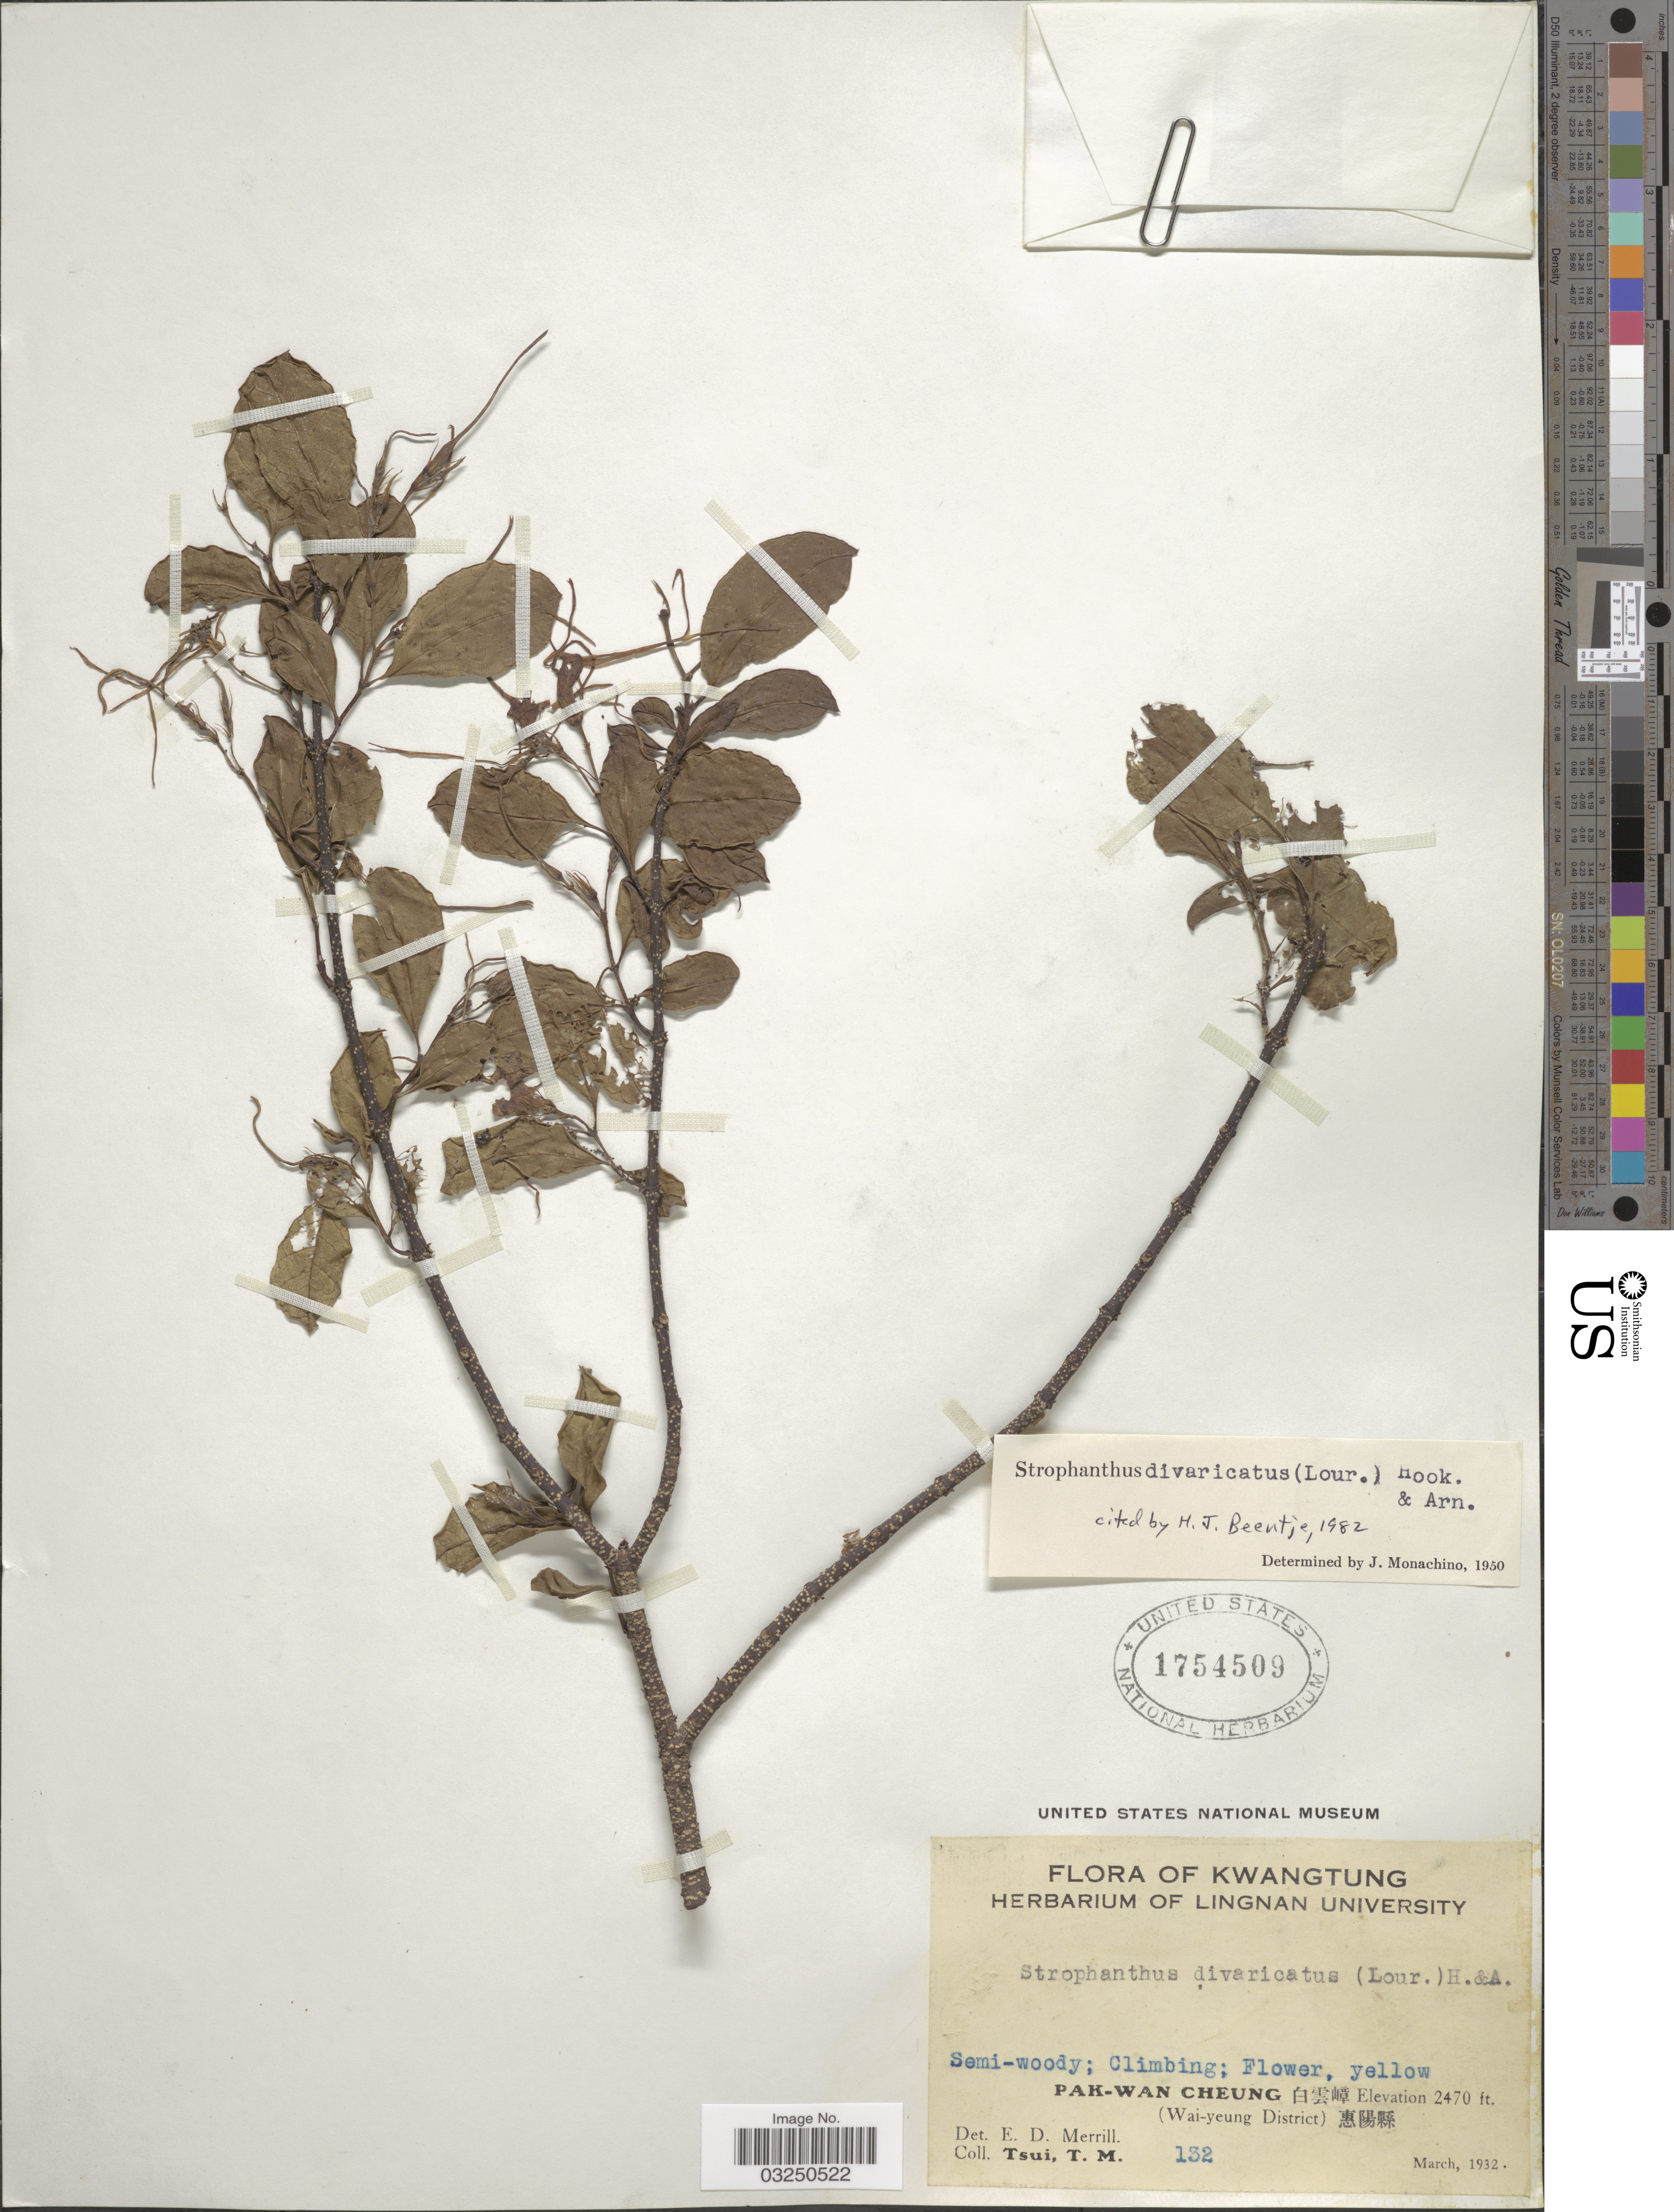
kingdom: Plantae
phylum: Tracheophyta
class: Magnoliopsida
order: Gentianales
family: Apocynaceae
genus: Strophanthus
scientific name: Strophanthus divaricatus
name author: (Lour.) Hook. & Arn.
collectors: T. Tsui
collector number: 132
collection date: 1932-03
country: China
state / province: Guangdong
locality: Kwangtung. Pak-Wan Cheung X. (Wai-yeung District).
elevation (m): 753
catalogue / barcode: US 1754509